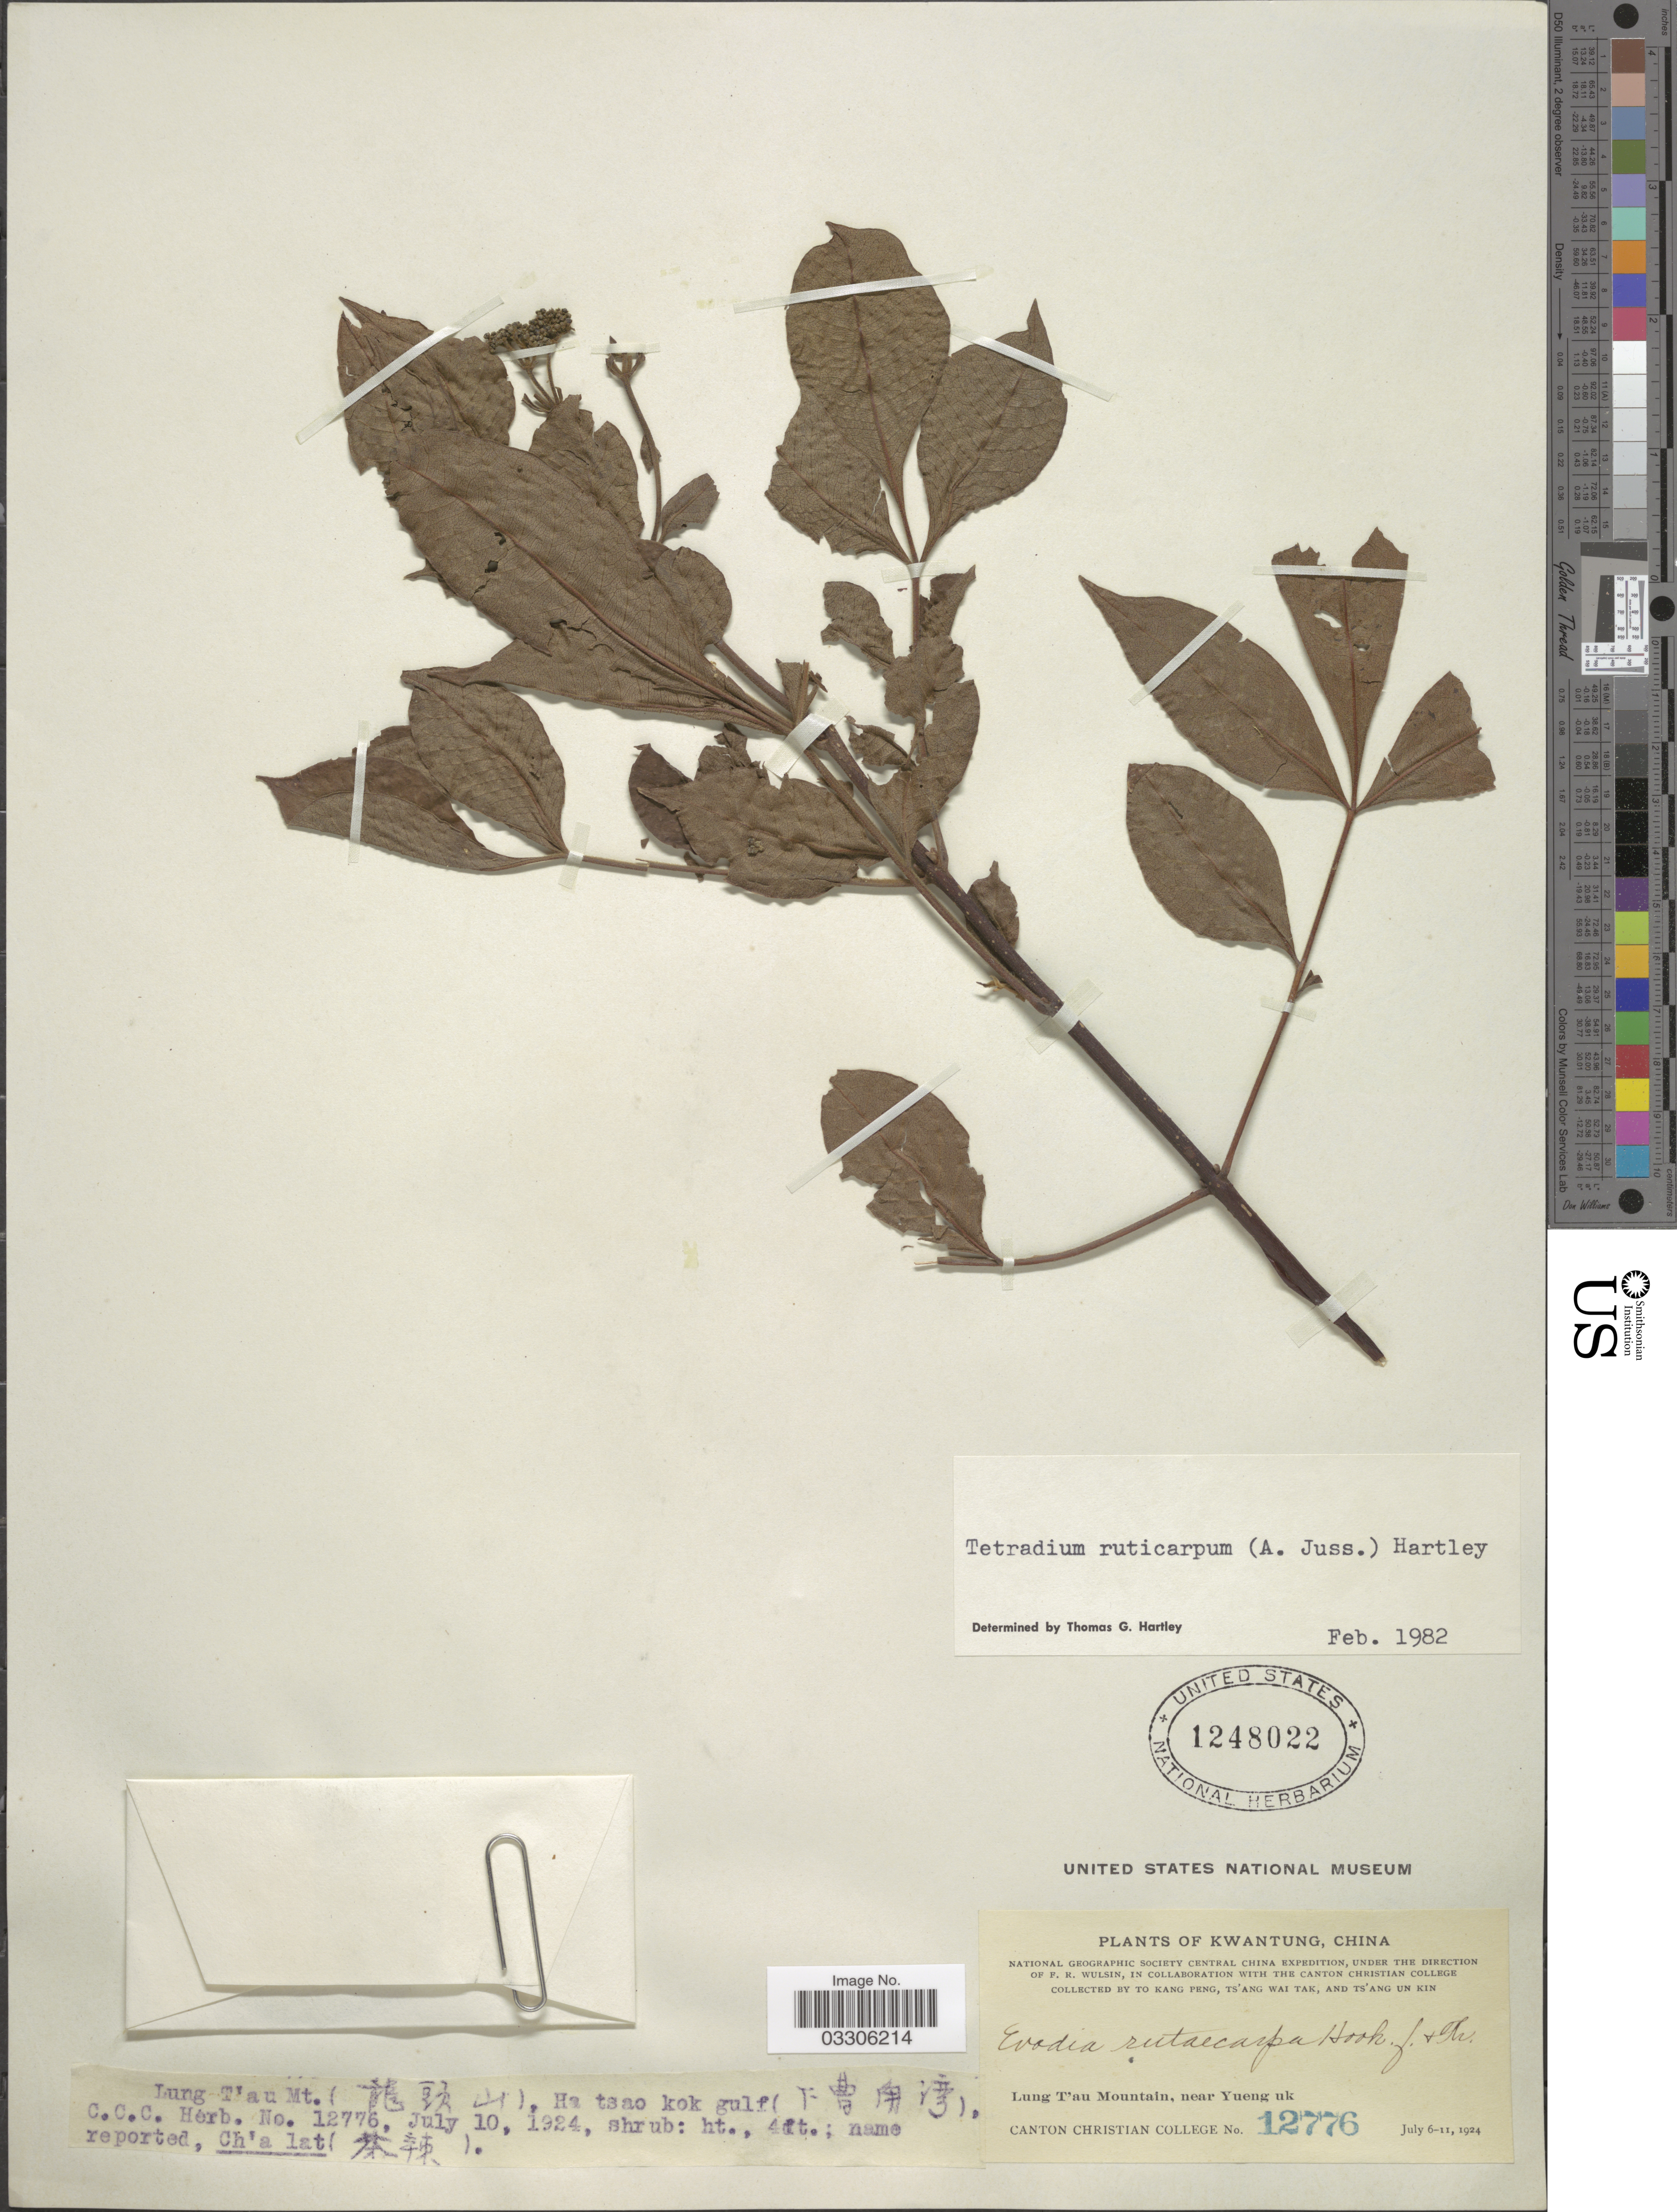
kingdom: Plantae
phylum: Tracheophyta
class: Magnoliopsida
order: Sapindales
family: Rutaceae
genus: Tetradium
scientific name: Tetradium ruticarpum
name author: (A. Juss.) T.G. Hartley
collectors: To Kang P'eng, W. T. Tsang & Ts' Ang Un Kin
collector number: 12776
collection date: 1924-07-10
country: China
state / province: Guangdong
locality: Kwangtung. Lung T'au Mountain, near Yueng uk. (X), Ha tsao kok gulf (X).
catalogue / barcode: US 1248022